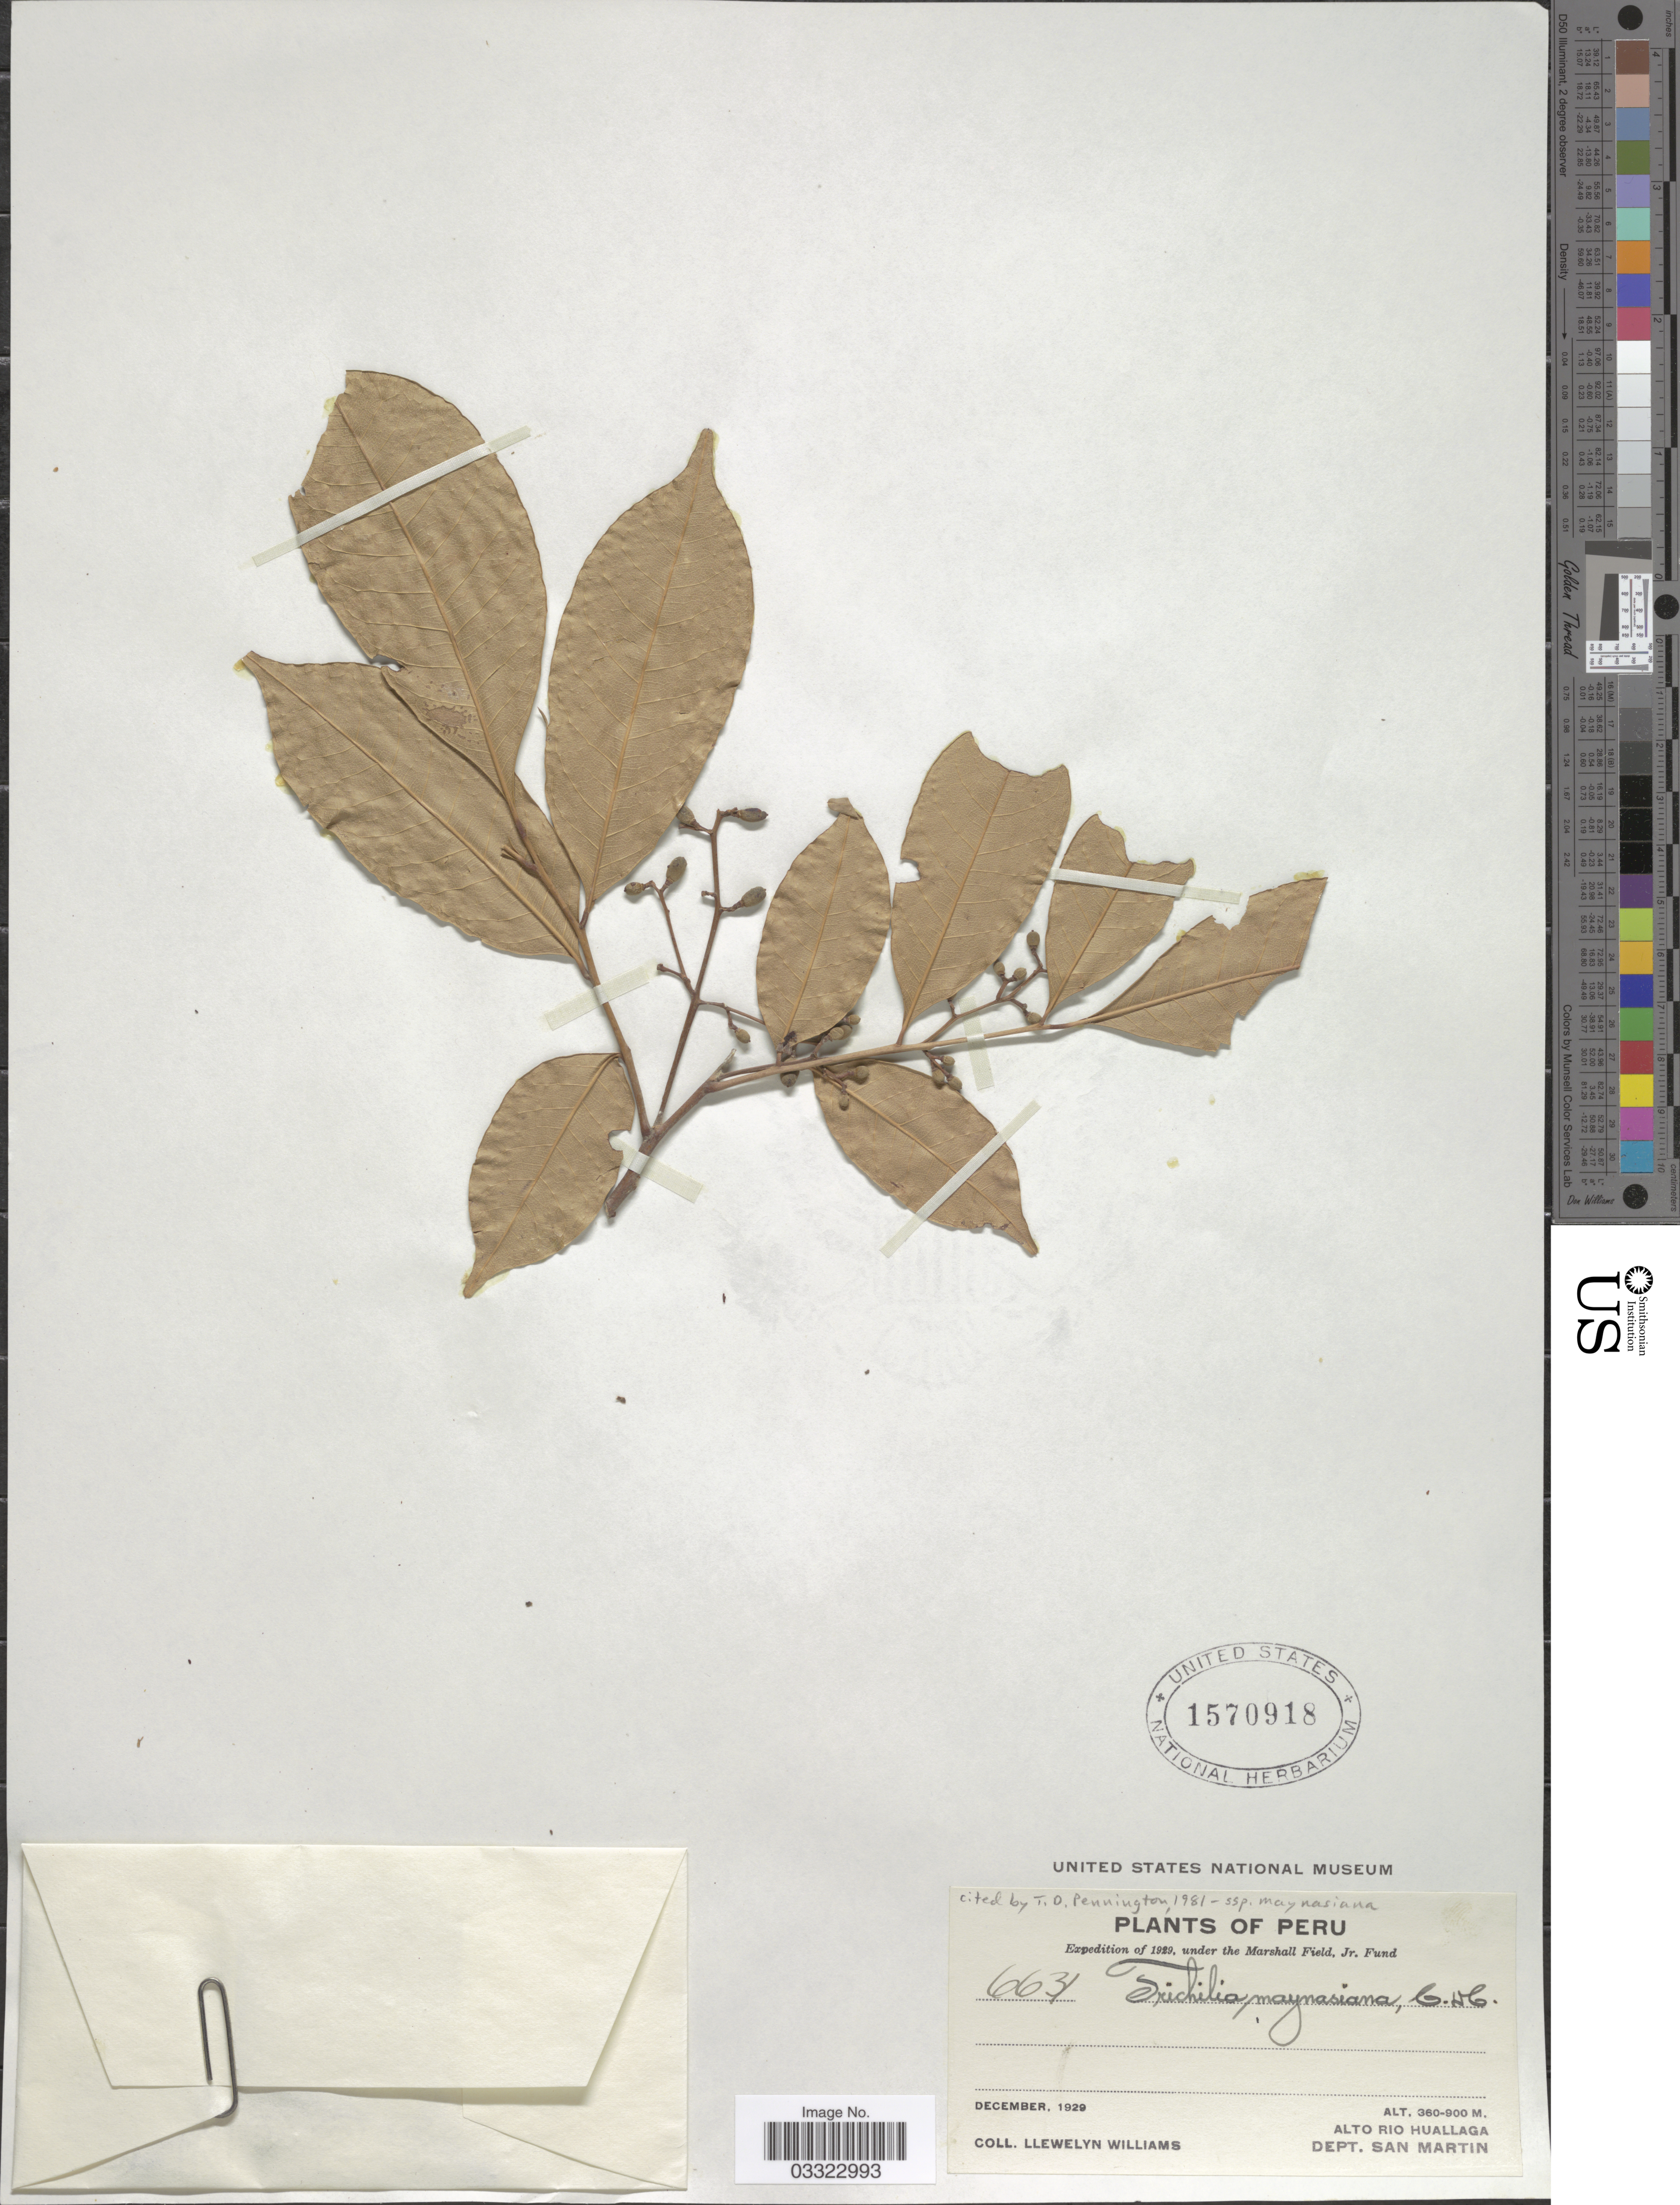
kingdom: Plantae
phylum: Tracheophyta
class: Magnoliopsida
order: Sapindales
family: Meliaceae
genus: Trichilia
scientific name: Trichilia maynasiana subsp. maynasiana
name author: C. DC.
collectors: Ll. Williams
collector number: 6631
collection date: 1929-12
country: Peru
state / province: San Martín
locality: Alto Rio Huallaga, Dept. San Martin.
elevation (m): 360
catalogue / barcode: US 1570918